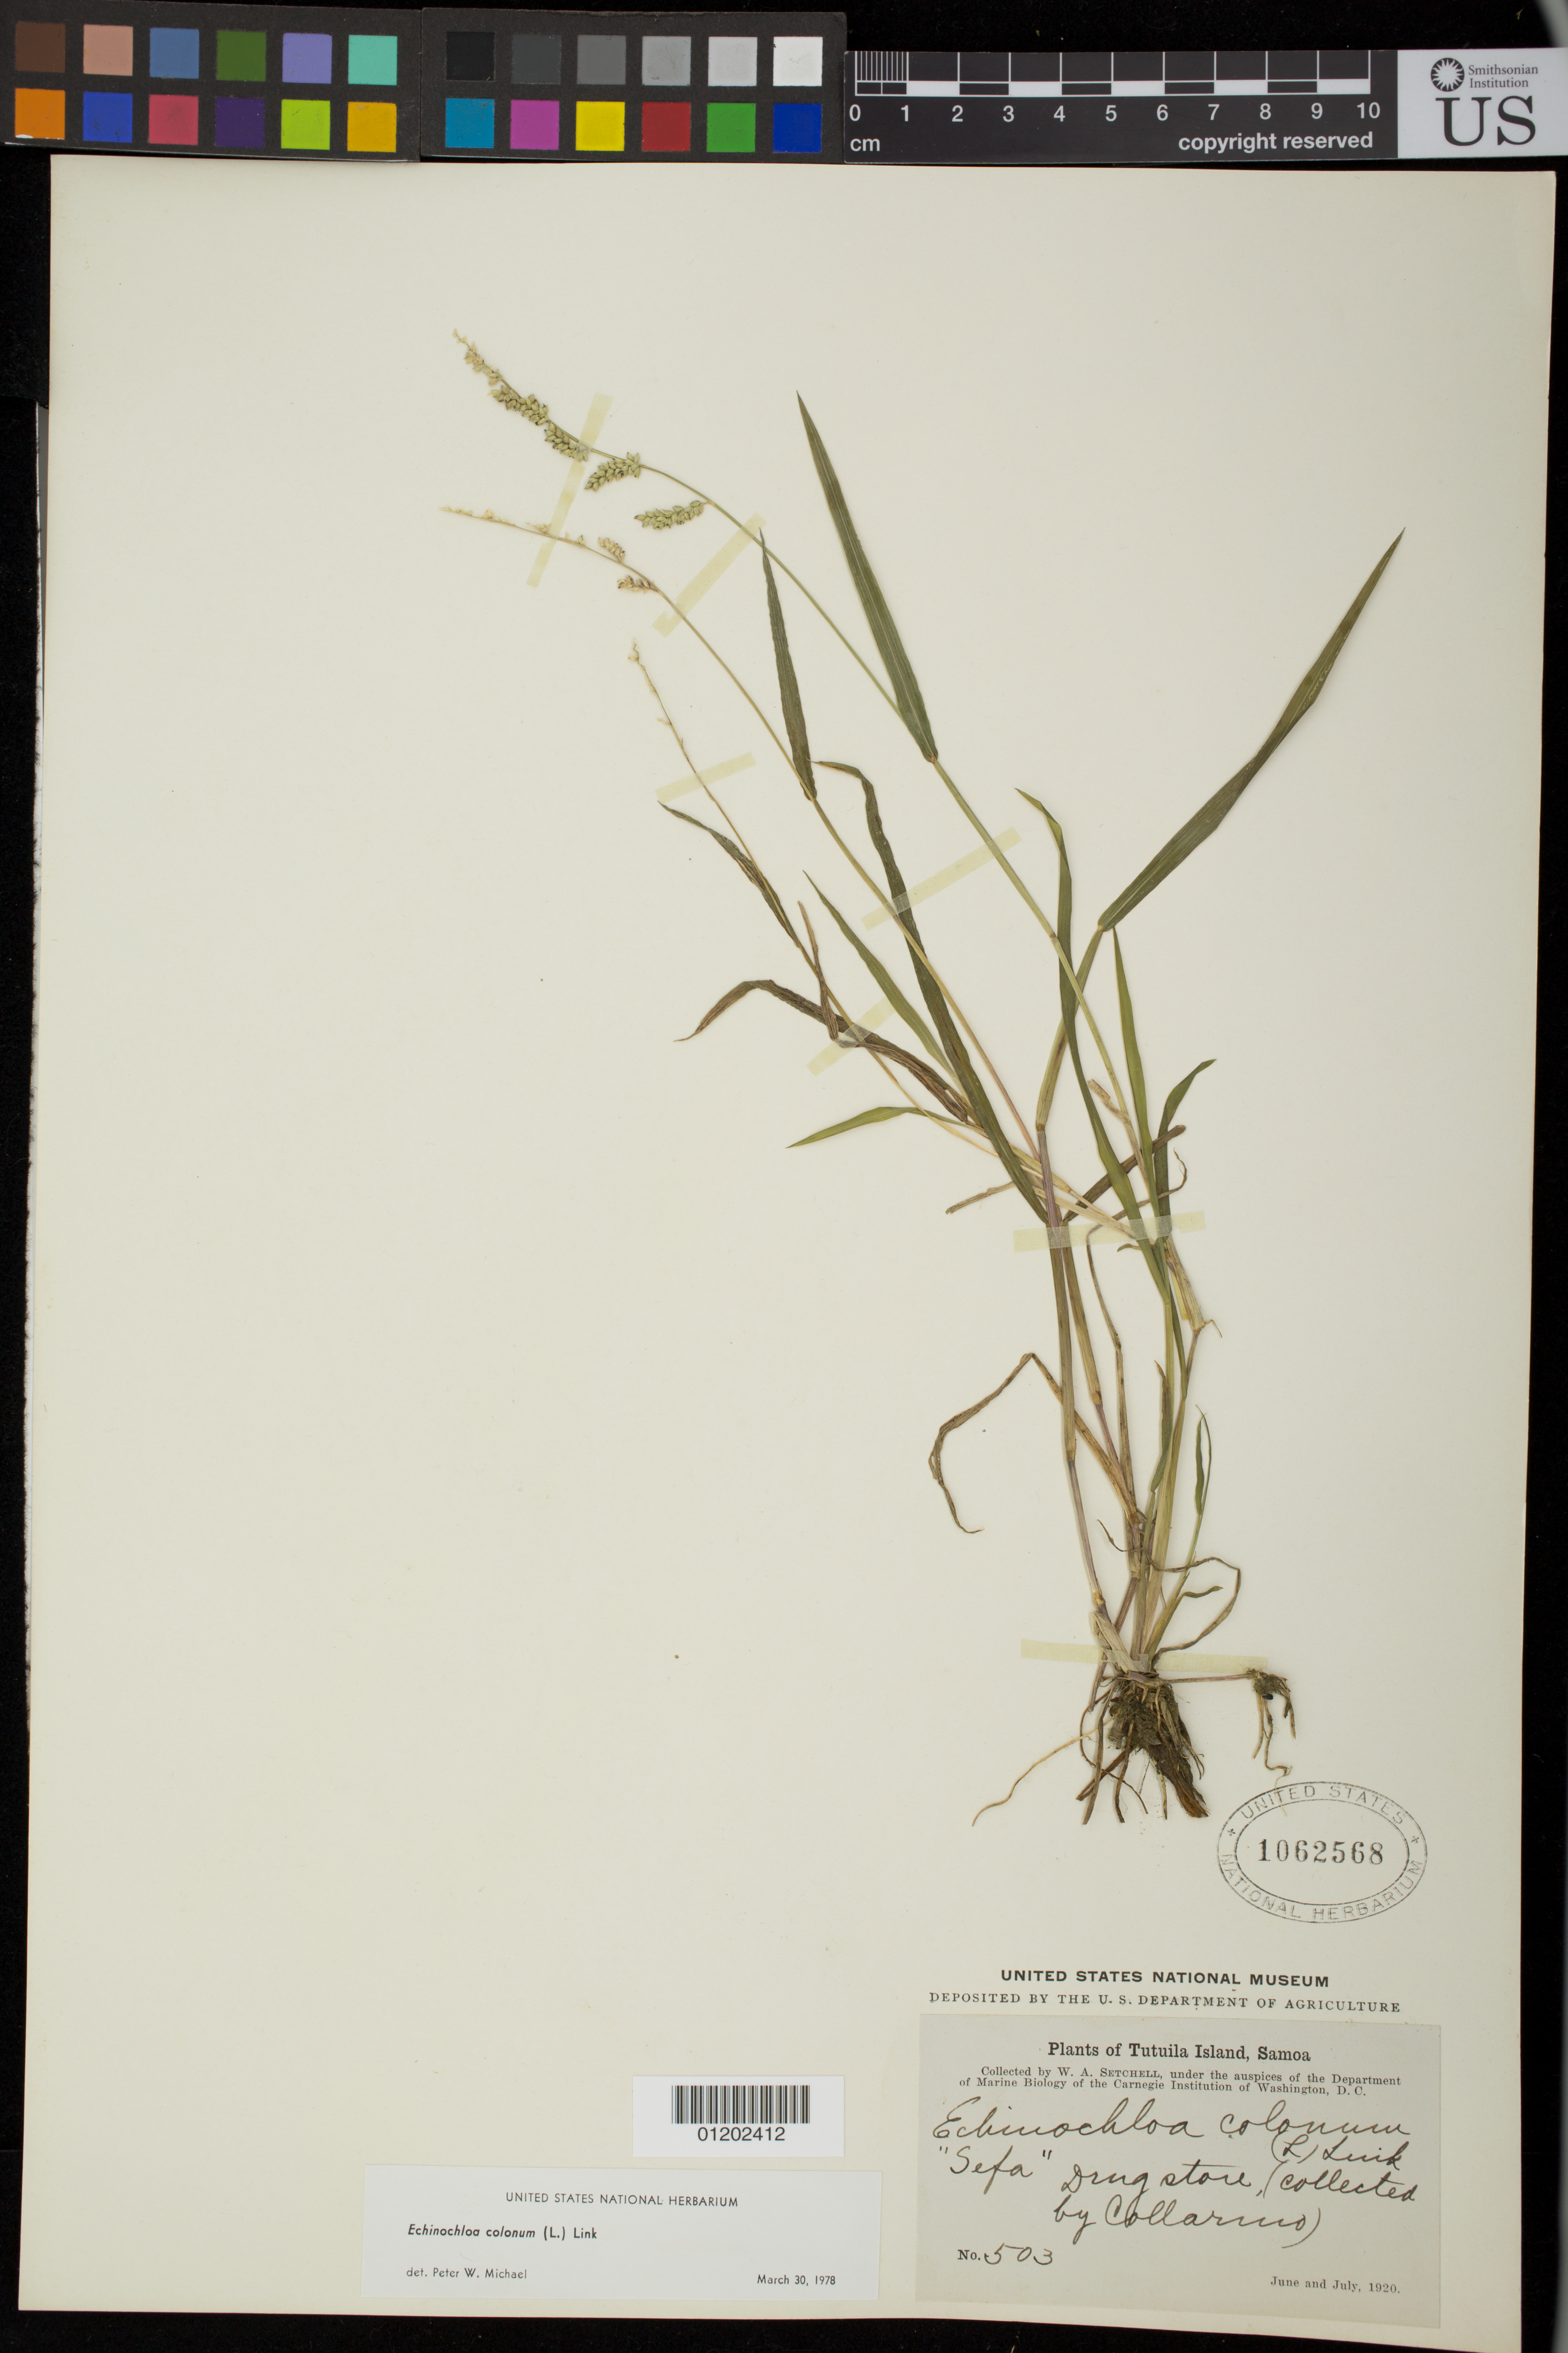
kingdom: Plantae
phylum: Tracheophyta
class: Liliopsida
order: Poales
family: Poaceae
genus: Echinochloa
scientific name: Echinochloa colona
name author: (L.) Link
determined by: Michael, P. W.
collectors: W. Setchell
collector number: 503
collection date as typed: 03 Jun 1920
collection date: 1920-06-03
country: American Samoa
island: Tutuila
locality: "Sefa" Drug store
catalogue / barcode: US 1062568